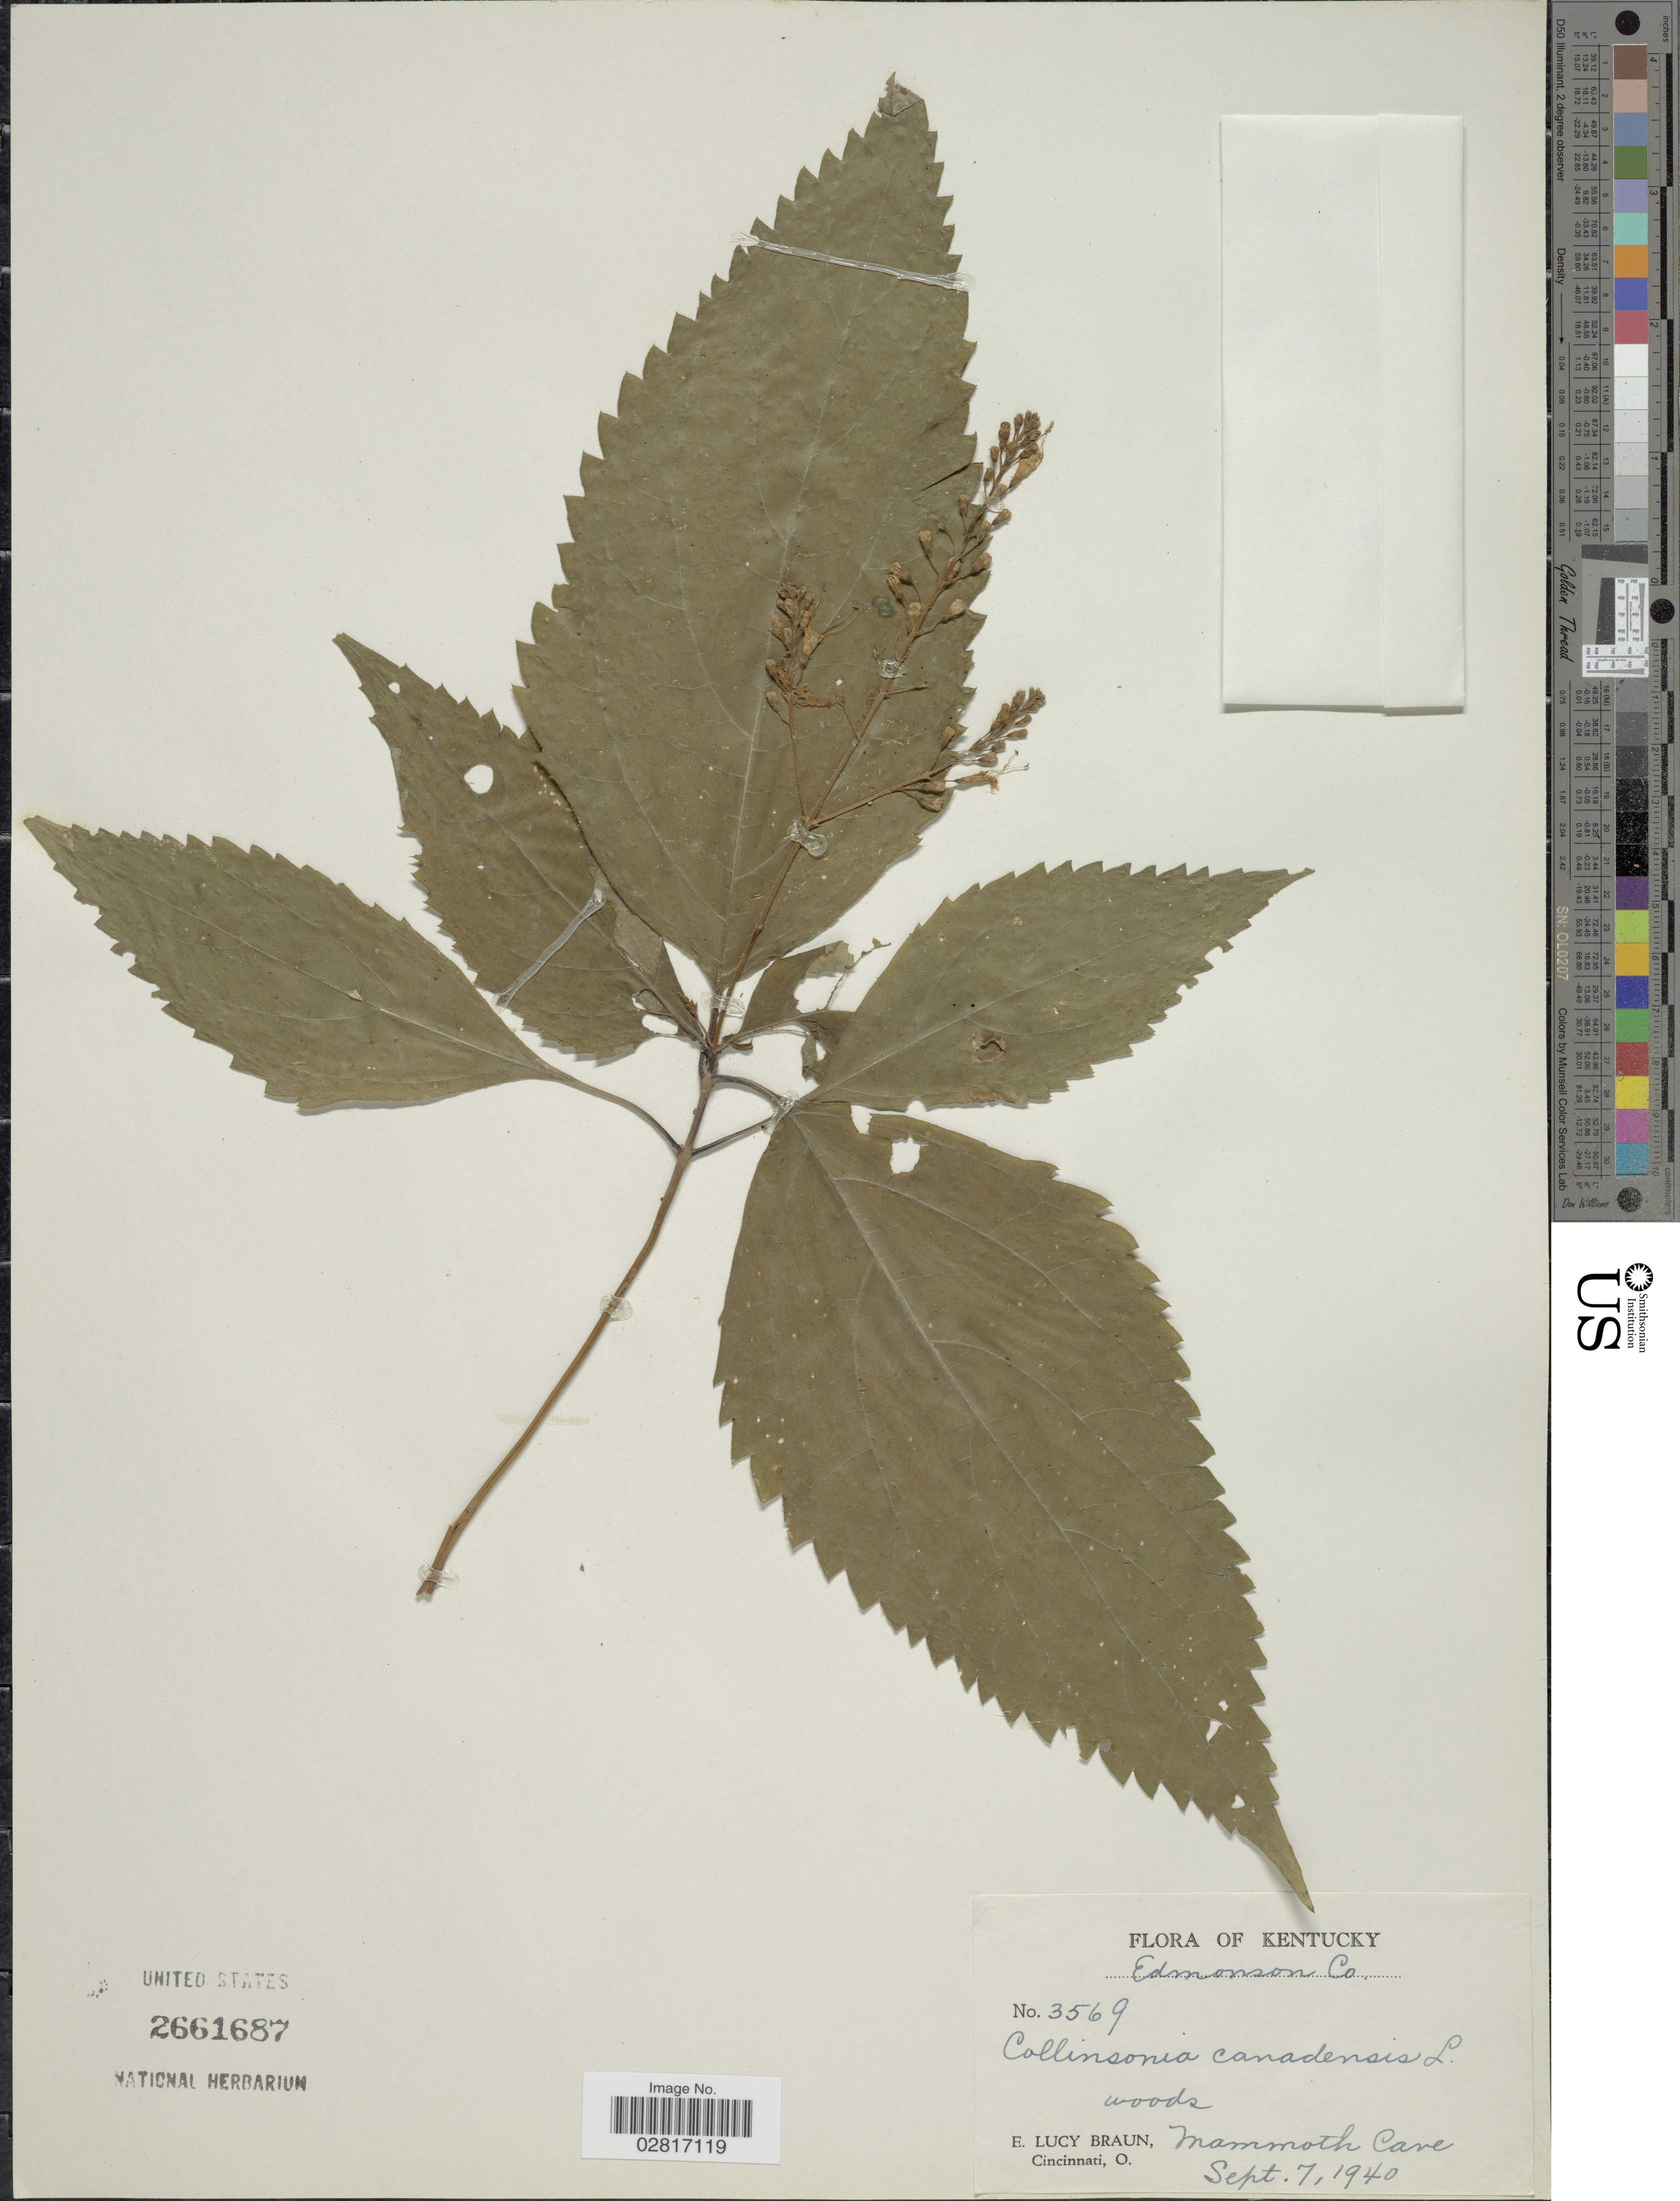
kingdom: Plantae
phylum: Tracheophyta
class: Magnoliopsida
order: Lamiales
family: Lamiaceae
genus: Collinsonia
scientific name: Collinsonia canadensis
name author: L.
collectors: E. L. Braun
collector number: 3569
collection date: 1940-09-07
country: United States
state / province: Kentucky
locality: Edmonson Co., Mammoth Cave.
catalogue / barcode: US 2661687